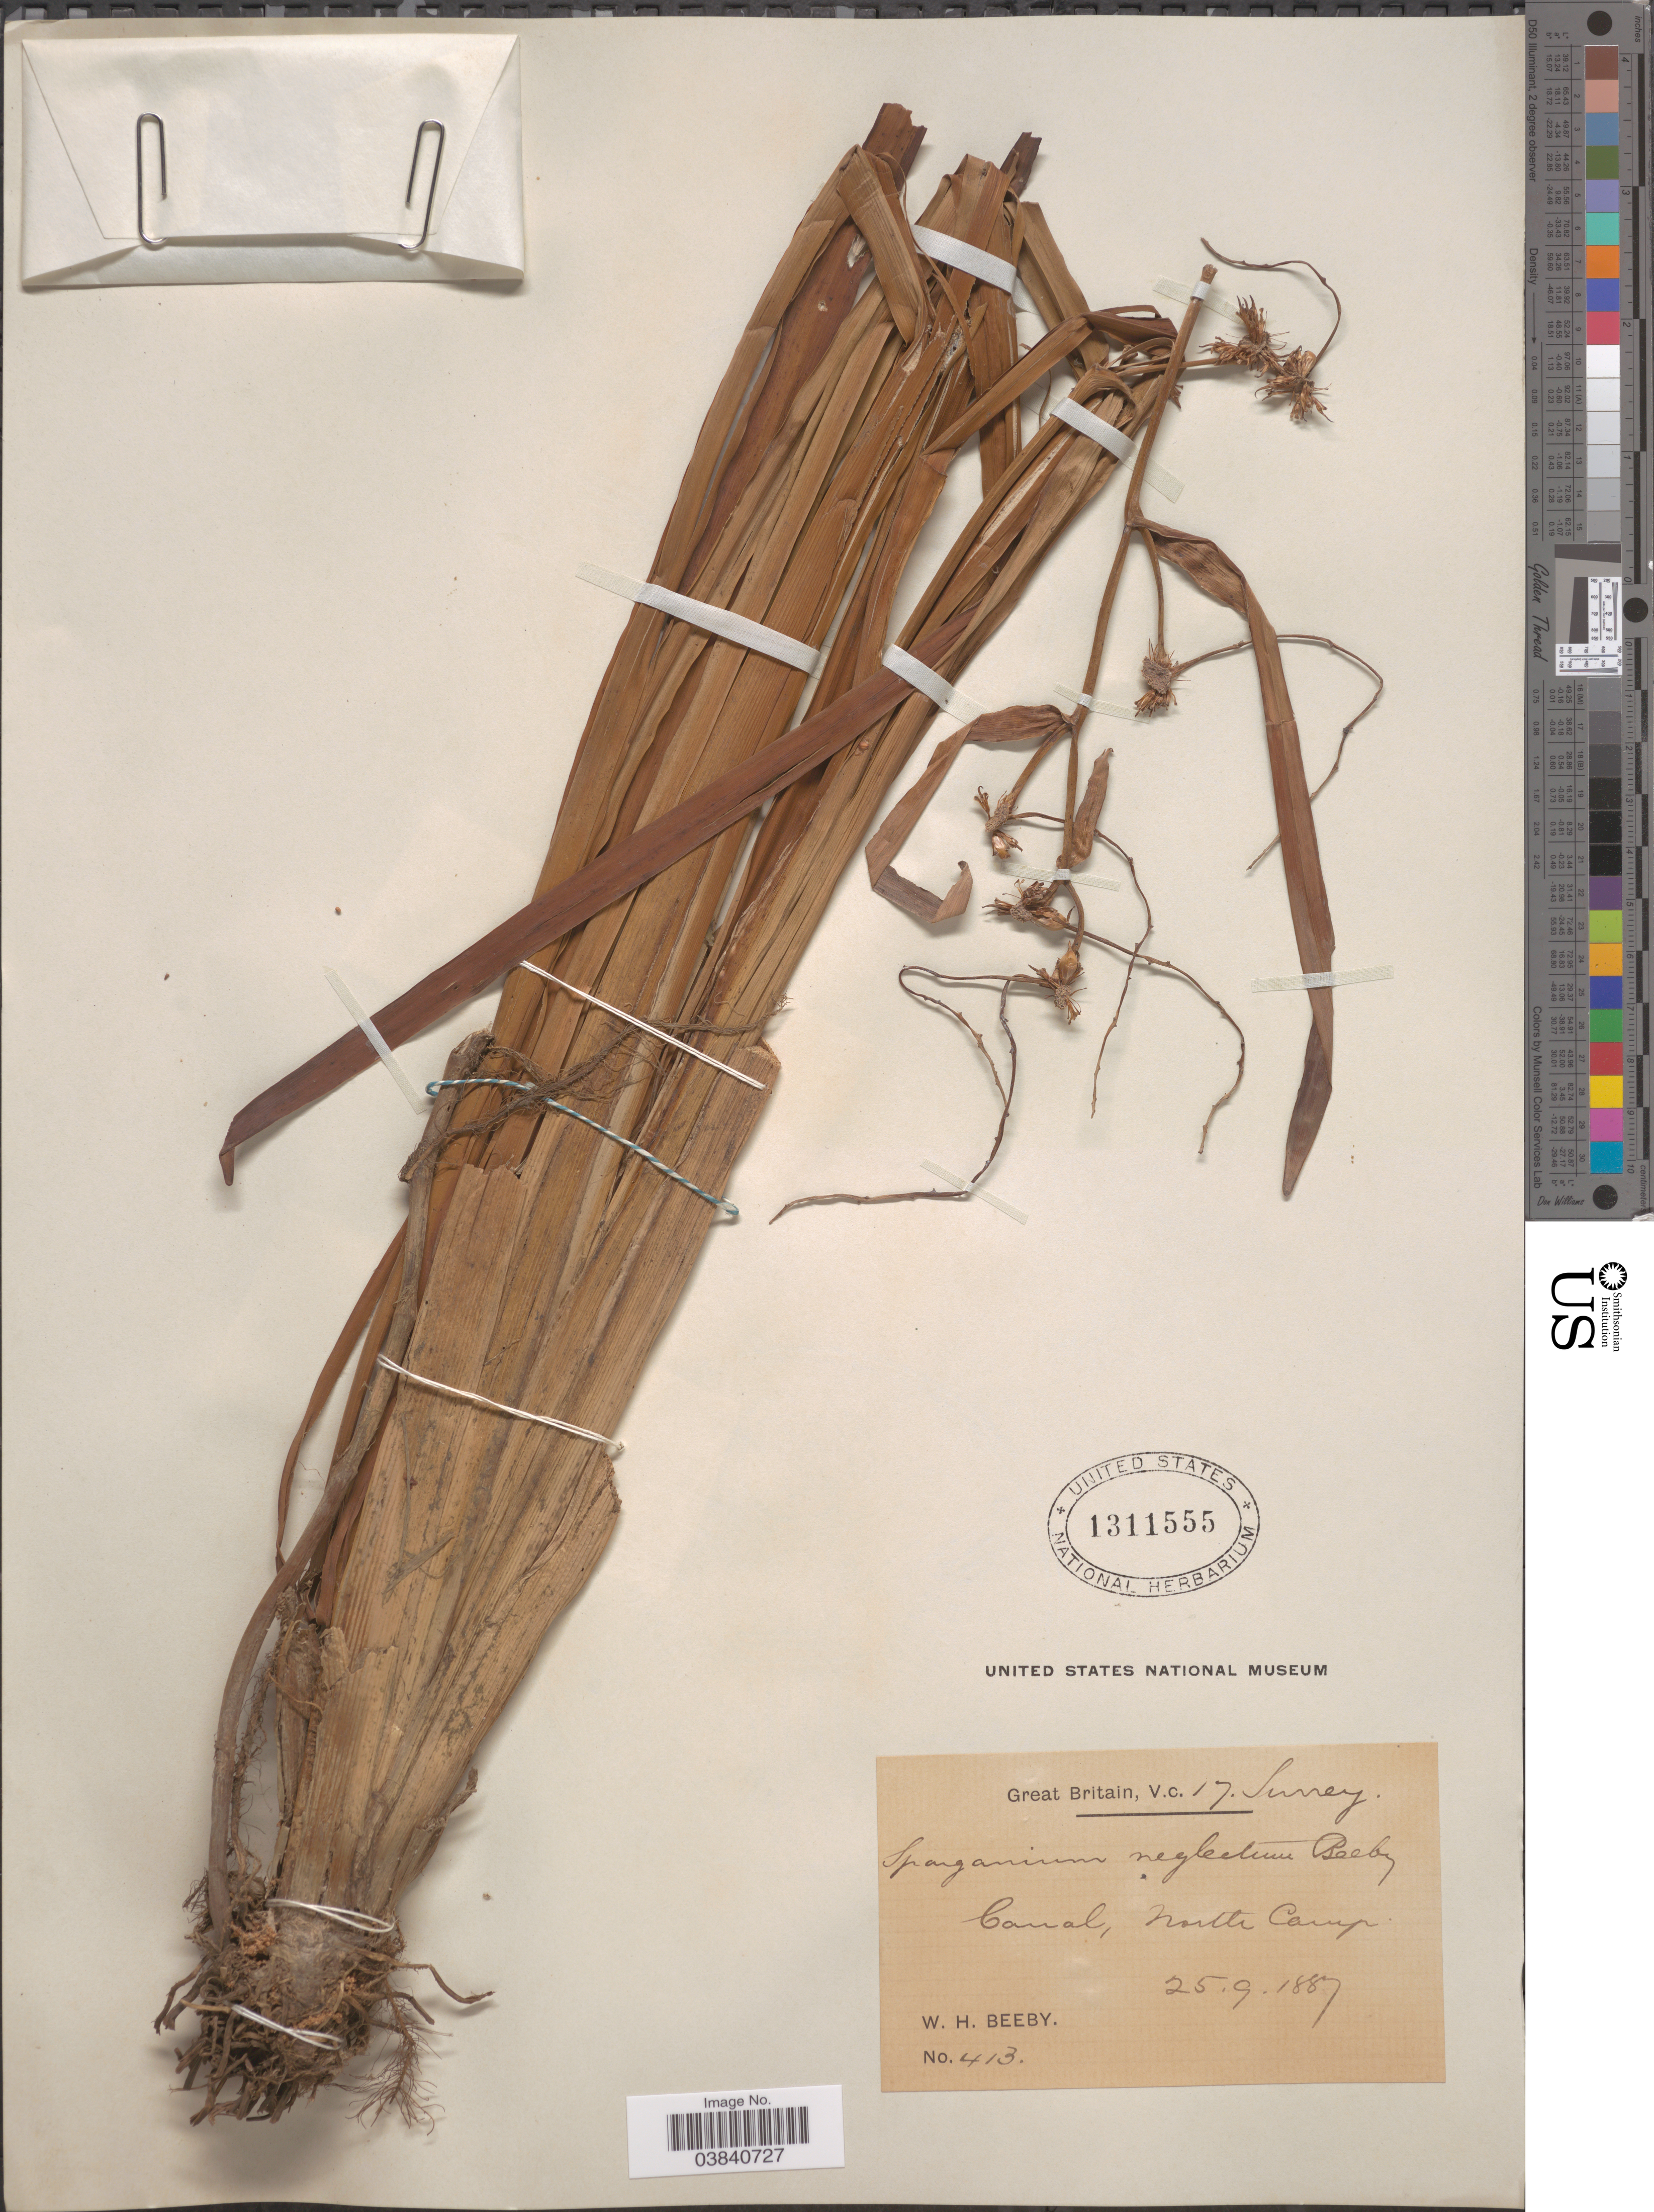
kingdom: Plantae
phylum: Tracheophyta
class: Liliopsida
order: Poales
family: Typhaceae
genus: Sparganium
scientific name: Sparganium neglectum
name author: Beeby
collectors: W. Beeby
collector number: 413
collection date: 1887-09-25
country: United Kingdom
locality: Great Britain, V.c. Canal, North Camp.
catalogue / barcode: US 1311555